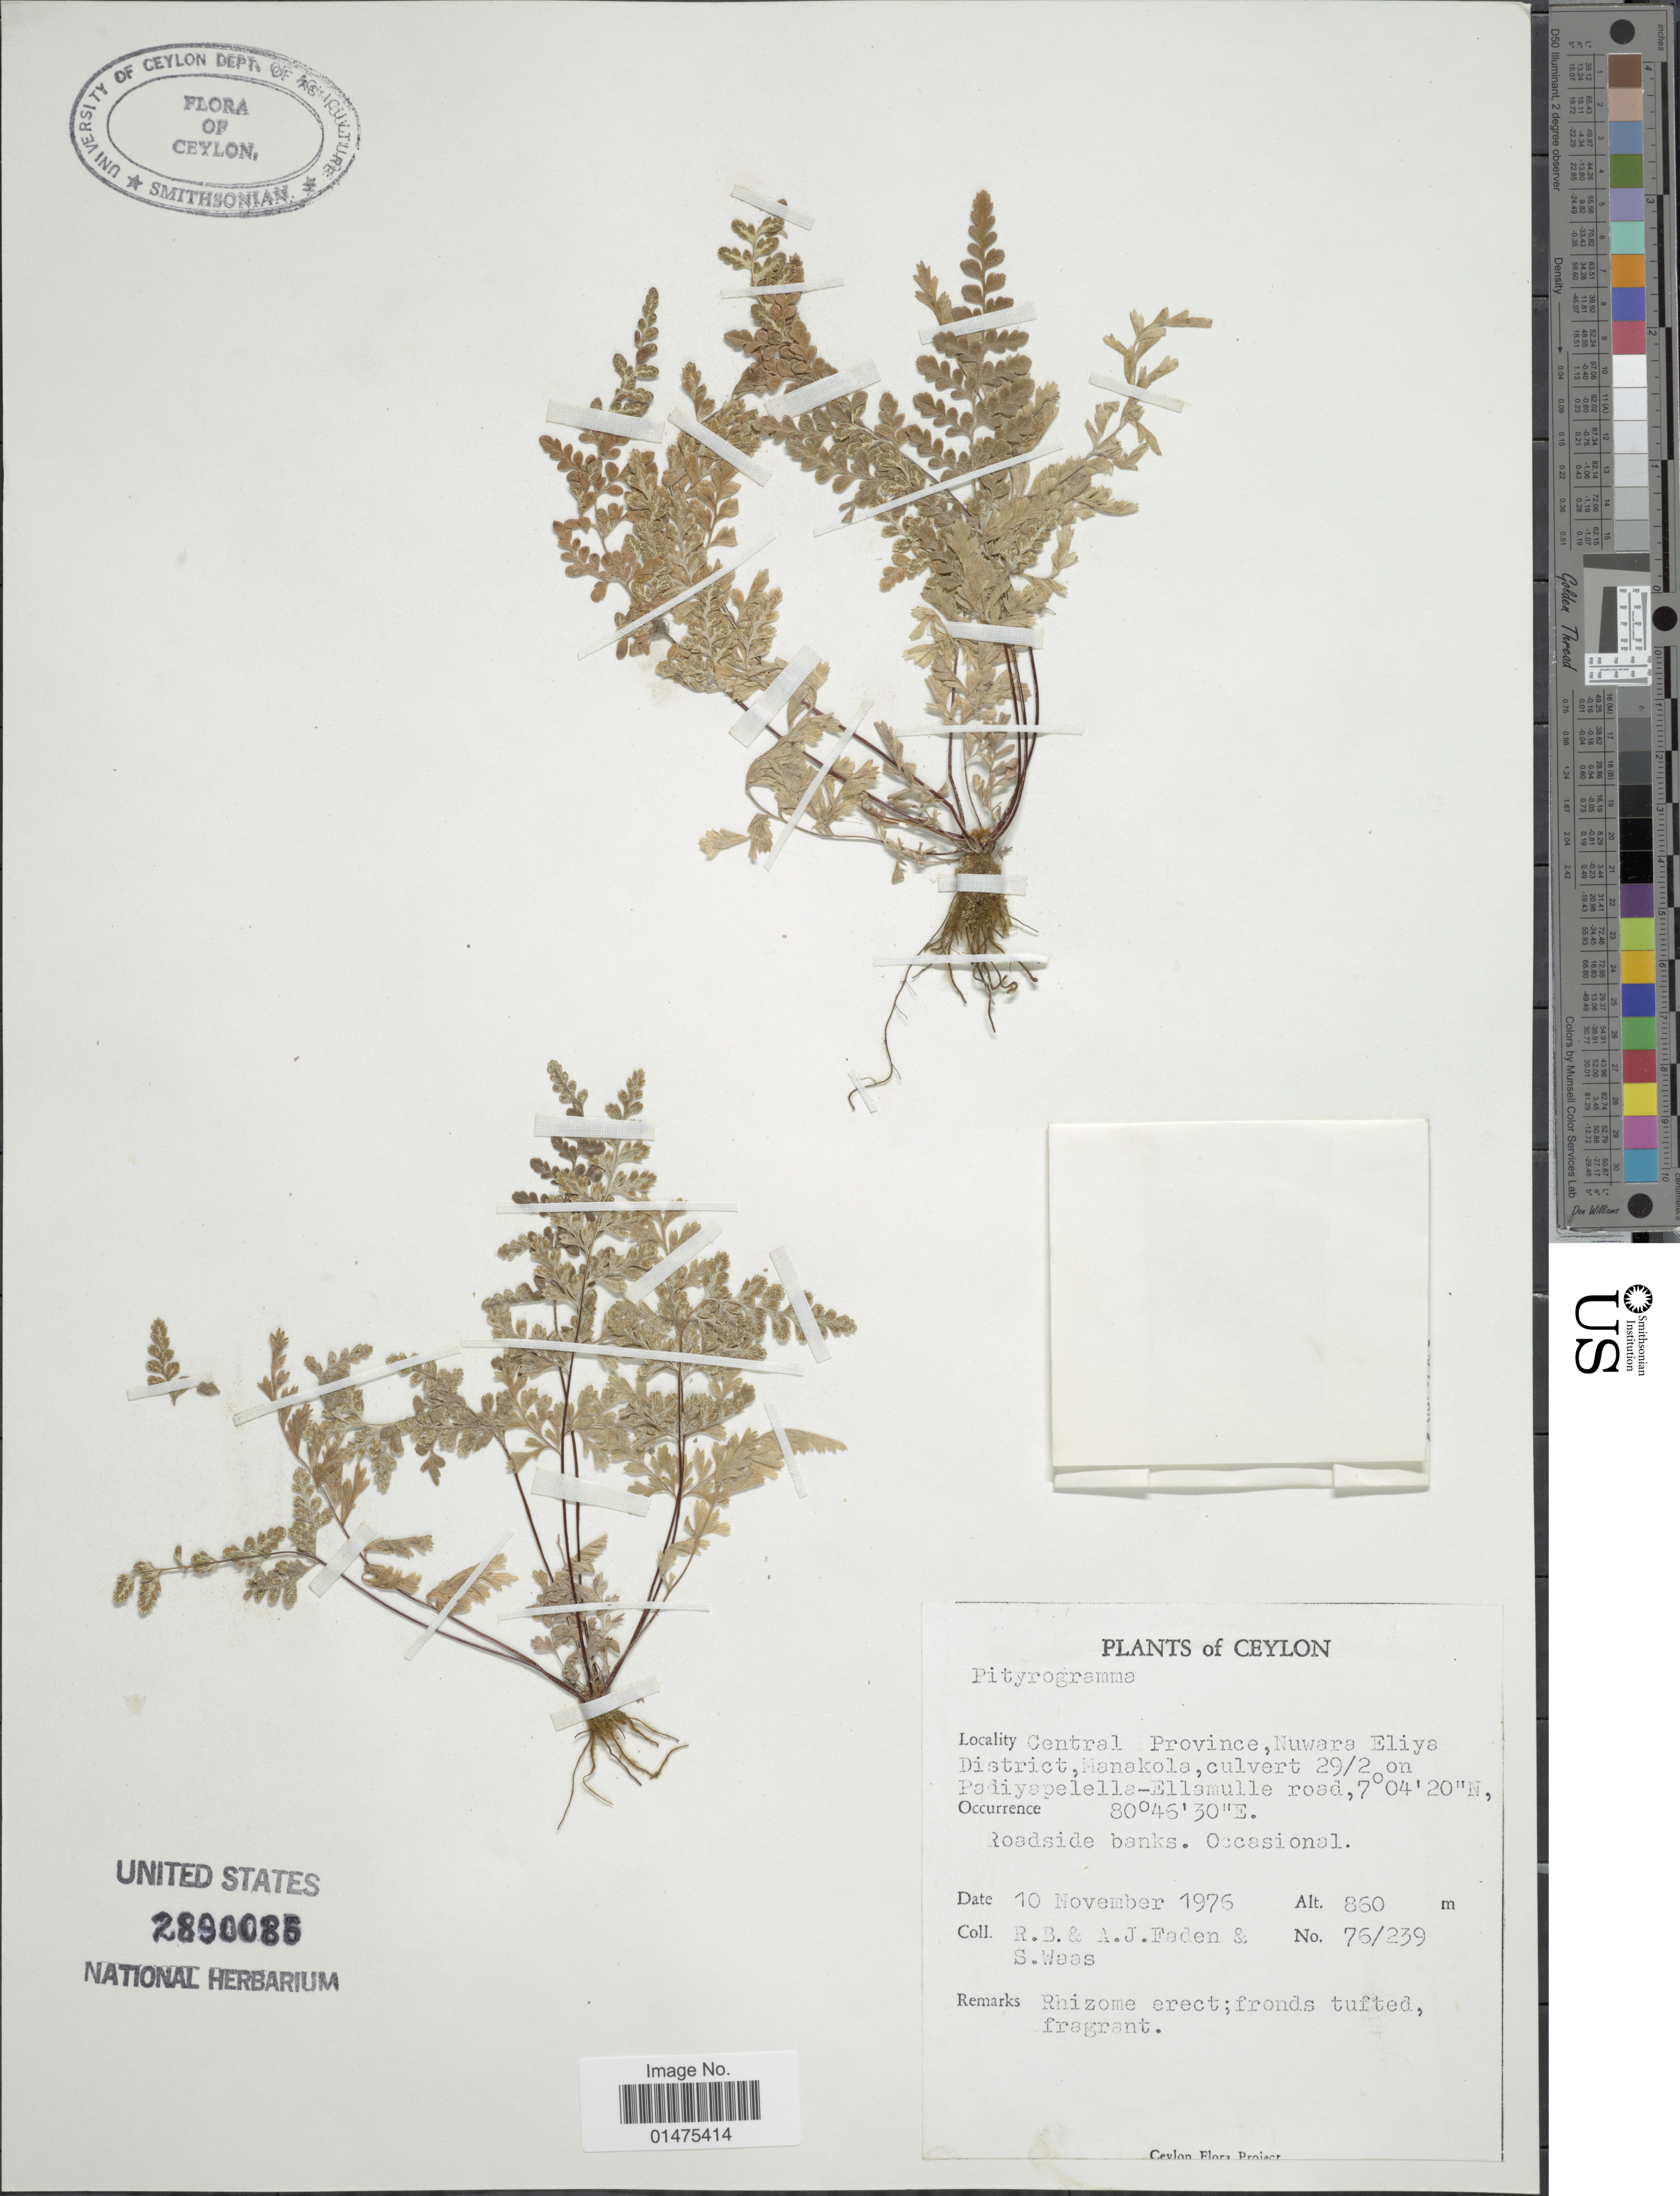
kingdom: Plantae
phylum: Tracheophyta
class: Polypodiopsida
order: Polypodiales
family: Pteridaceae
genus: Pityrogramma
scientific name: Pityrogramma dealbata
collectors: R. B. Faden, A. J. Faden & S. Waas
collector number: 76/239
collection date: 1976-11-10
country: Sri Lanka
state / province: Central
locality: Nuwara Eliya District, Manakola, ci=ulvert 29/2 on Padiyapelelle-Ellamulle road, Ceylon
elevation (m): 860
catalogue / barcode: US 2890085